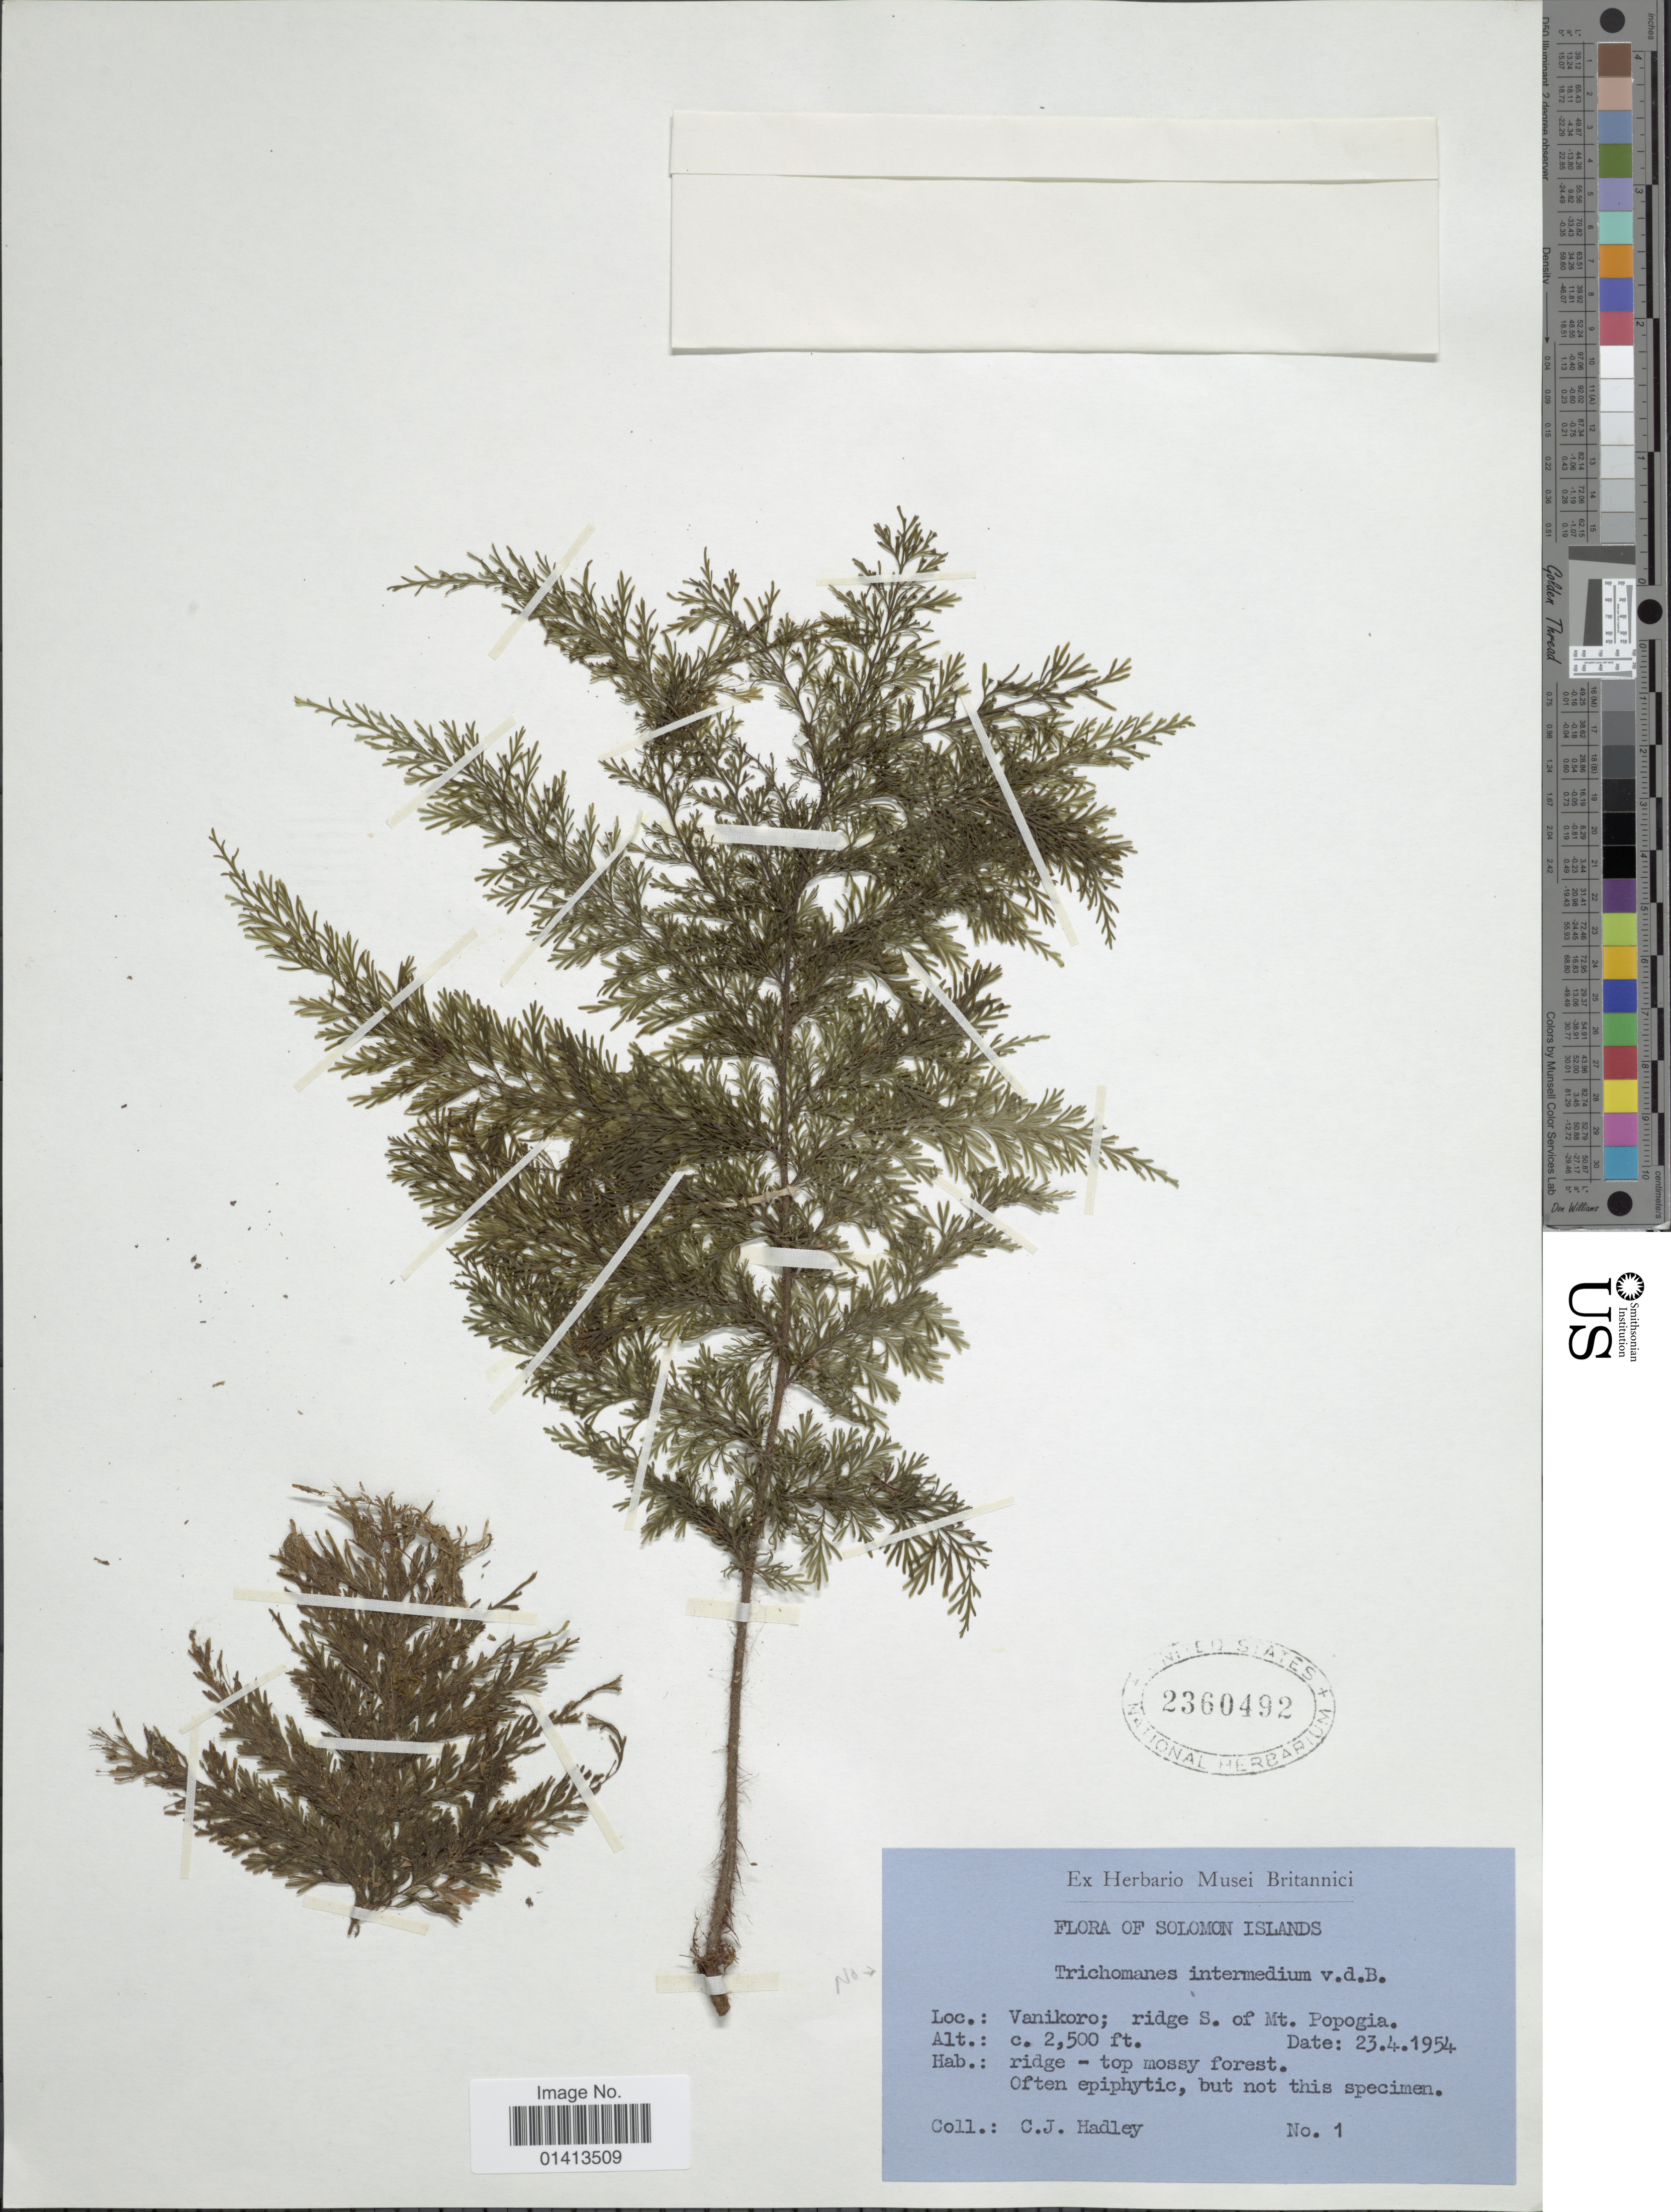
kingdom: Plantae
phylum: Tracheophyta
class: Polypodiopsida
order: Hymenophyllales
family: Hymenophyllaceae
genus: Crepidomanes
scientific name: Crepidomanes sp.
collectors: C. Hadley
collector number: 1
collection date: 1954-04-23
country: Solomon Islands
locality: Vanikoro; ridge S of Mt Popogia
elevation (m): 762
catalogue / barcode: US 2360492